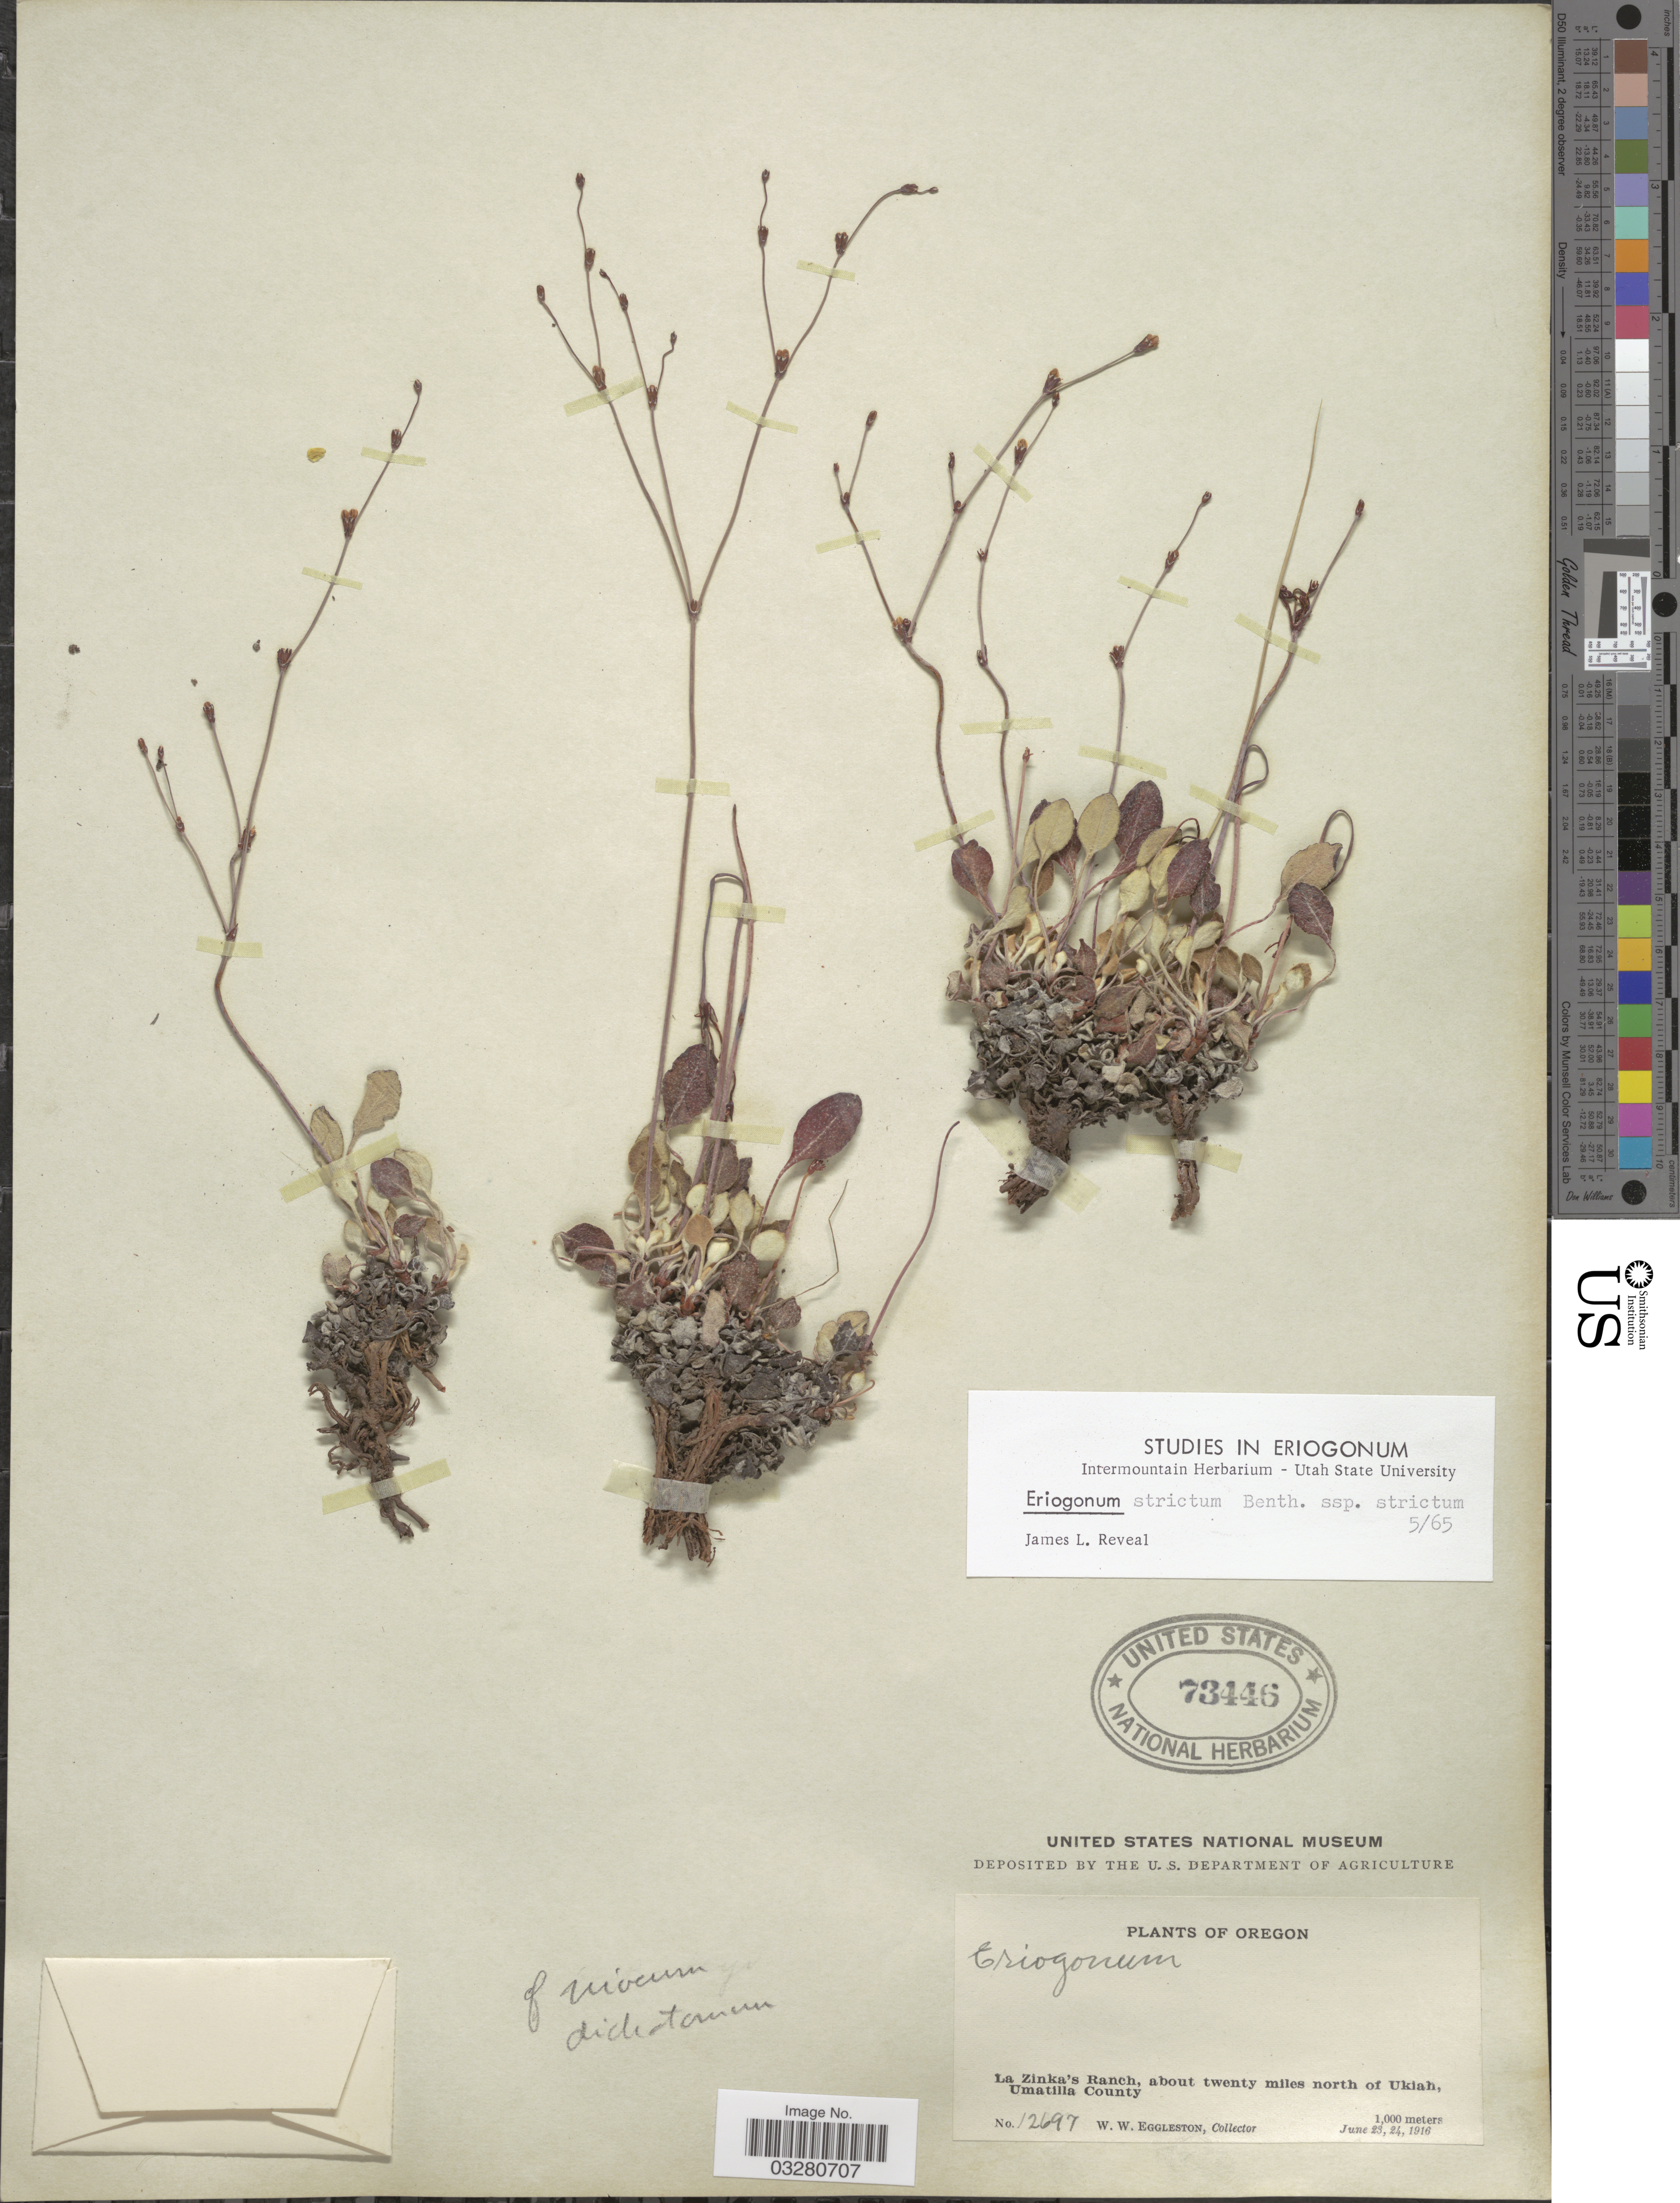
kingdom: Plantae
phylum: Tracheophyta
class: Magnoliopsida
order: Caryophyllales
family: Polygonaceae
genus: Eriogonum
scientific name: Eriogonum strictum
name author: Benth.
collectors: W. W. Eggleston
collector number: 12697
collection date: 1916-06-23/1916-06-24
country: United States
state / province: Oregon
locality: La Zinka's Ranch, about twenty miles north of Ukiah, Umatilla County.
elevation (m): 1000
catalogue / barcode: US 73446